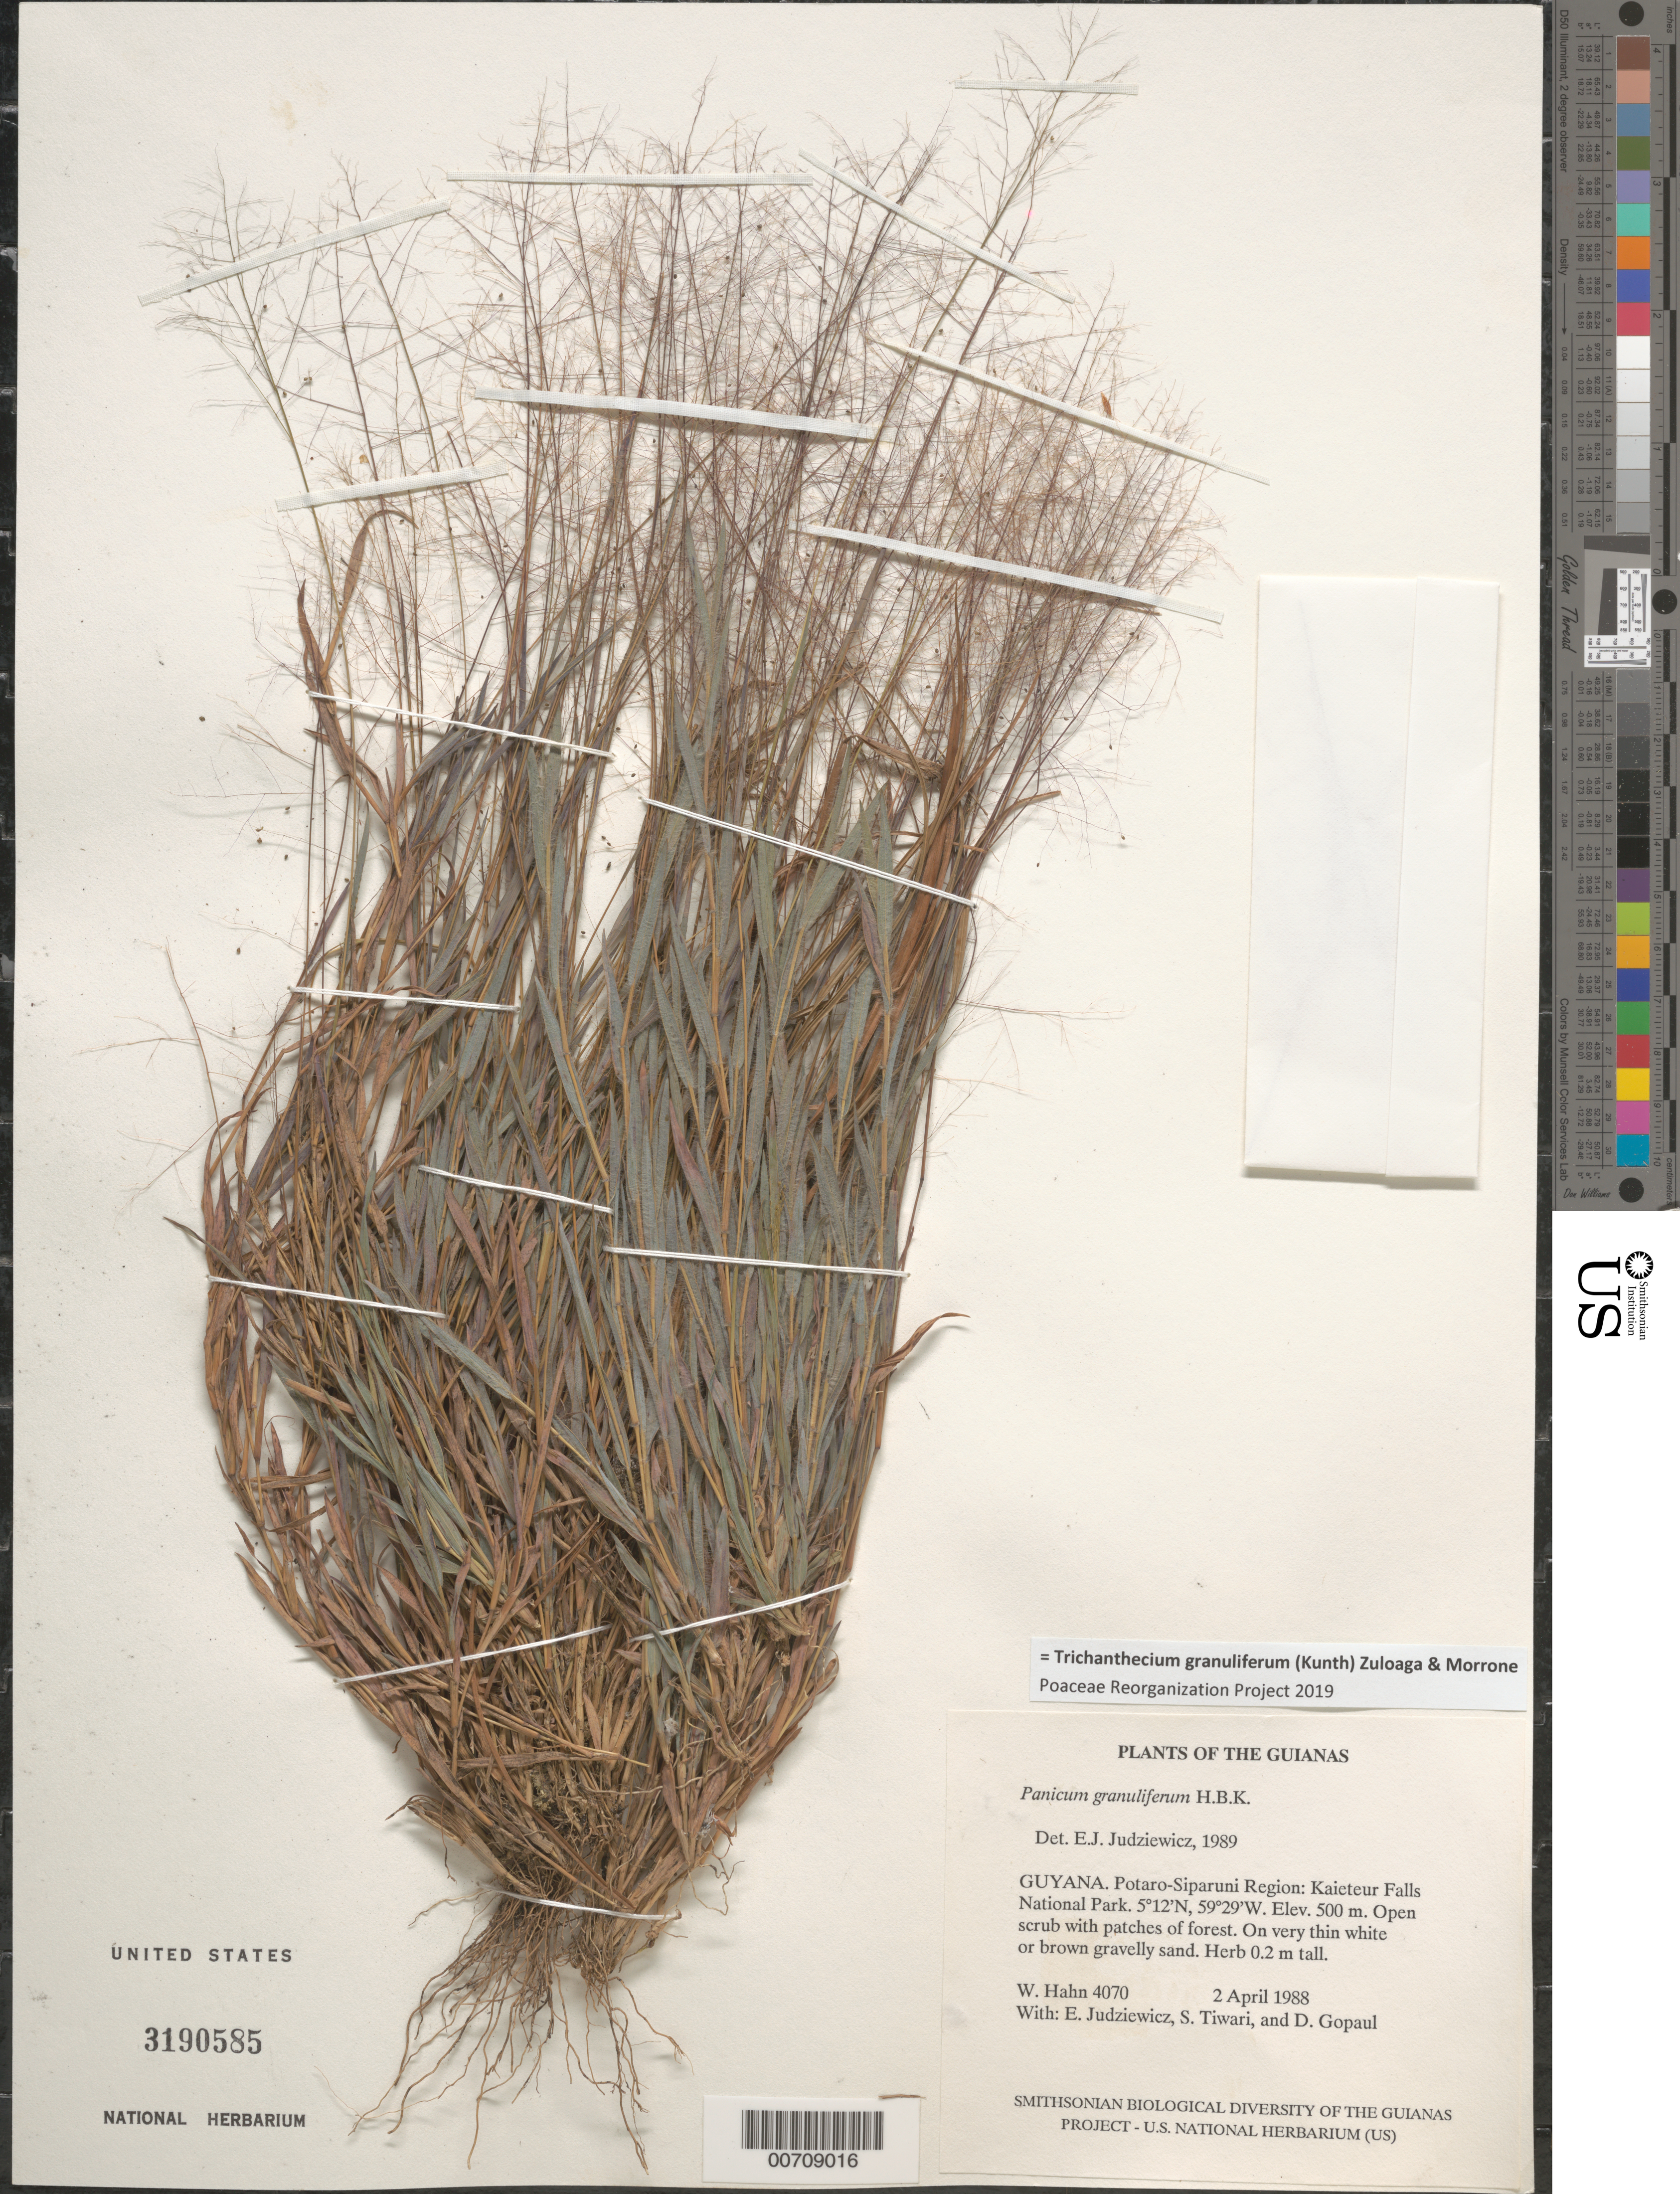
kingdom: Plantae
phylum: Tracheophyta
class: Liliopsida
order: Poales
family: Poaceae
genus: Trichanthecium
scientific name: Trichanthecium granuliferum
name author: (Kunth) Zuloaga & Morrone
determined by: Poaceae Reorganization Project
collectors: W. Hahn, E. J. Judziewicz, S. Tiwari & D. Gopaul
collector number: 4070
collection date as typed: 2 April 1988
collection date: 1988-04-02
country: Guyana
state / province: Potaro-Siparuni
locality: Kaieteur Falls National Park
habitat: Open scrub with patches of forest. On very thin white or brown gravelly sand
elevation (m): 500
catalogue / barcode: US 3190585